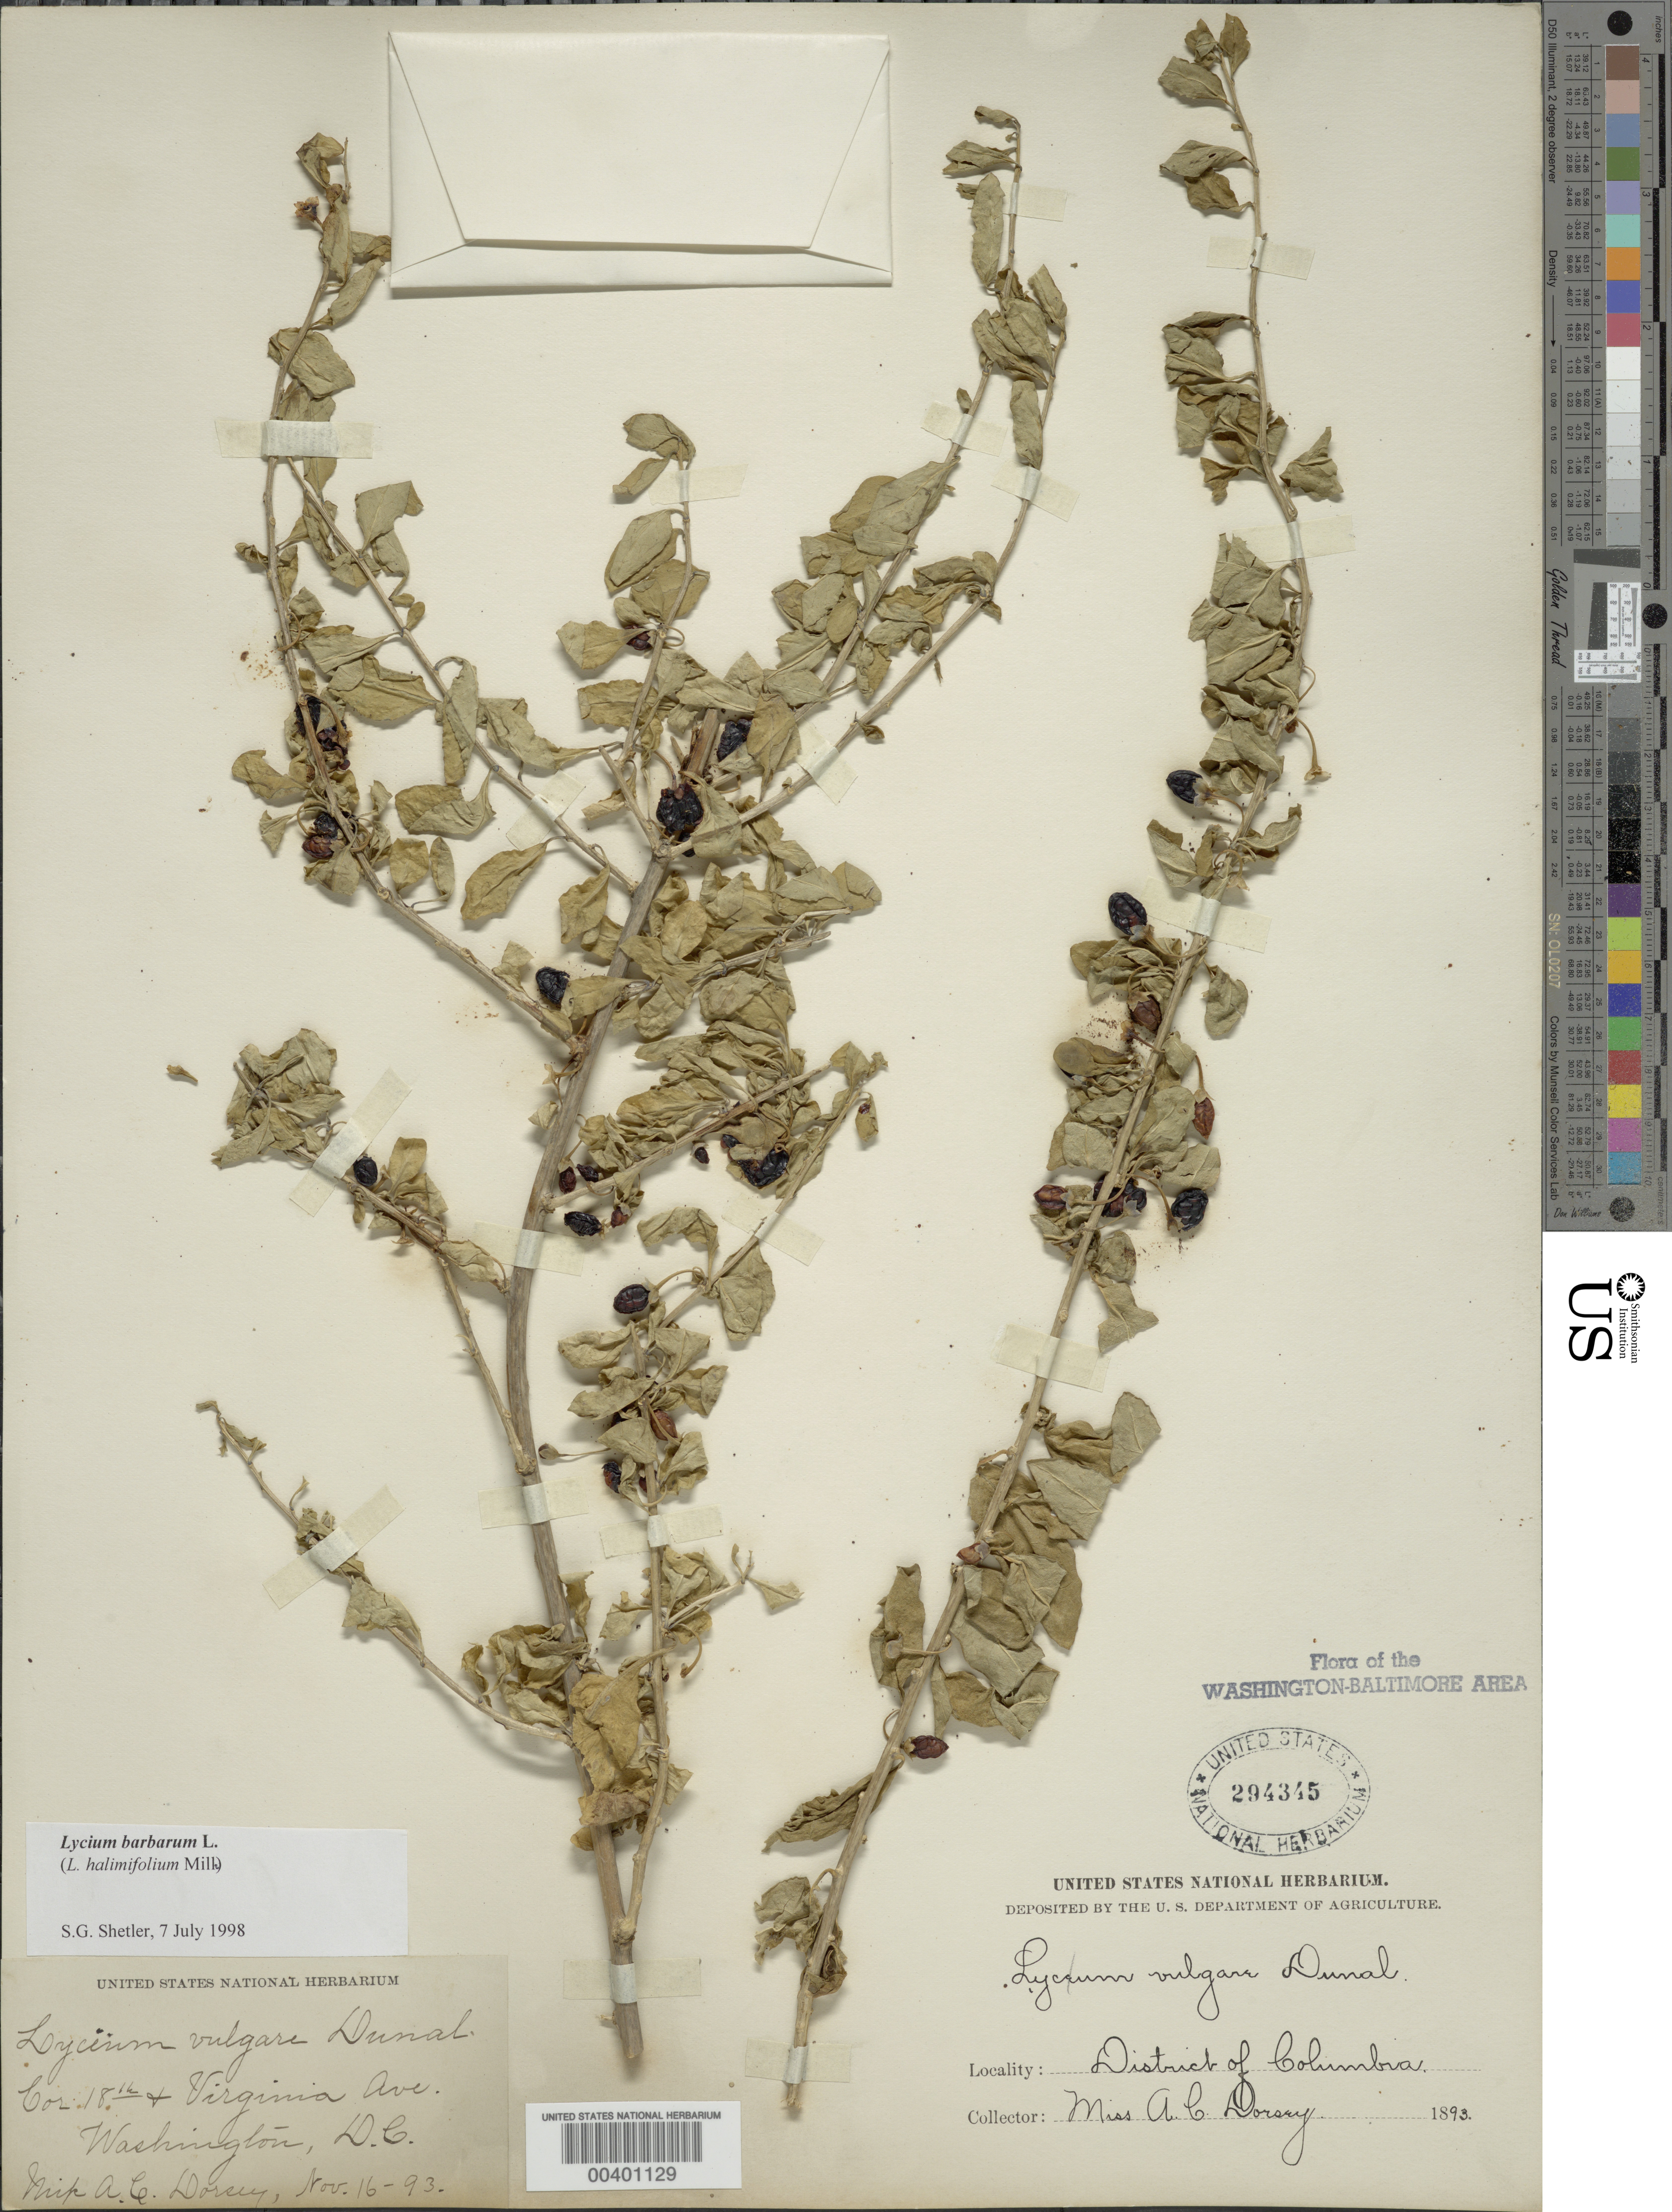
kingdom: Plantae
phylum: Tracheophyta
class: Magnoliopsida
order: Solanales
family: Solanaceae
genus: Lycium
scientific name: Lycium barbarum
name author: L.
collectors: A. Dorsey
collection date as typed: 1893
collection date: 1893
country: United States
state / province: District of Columbia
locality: Corner of 18th and Virginia Avenue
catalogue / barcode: US 294345